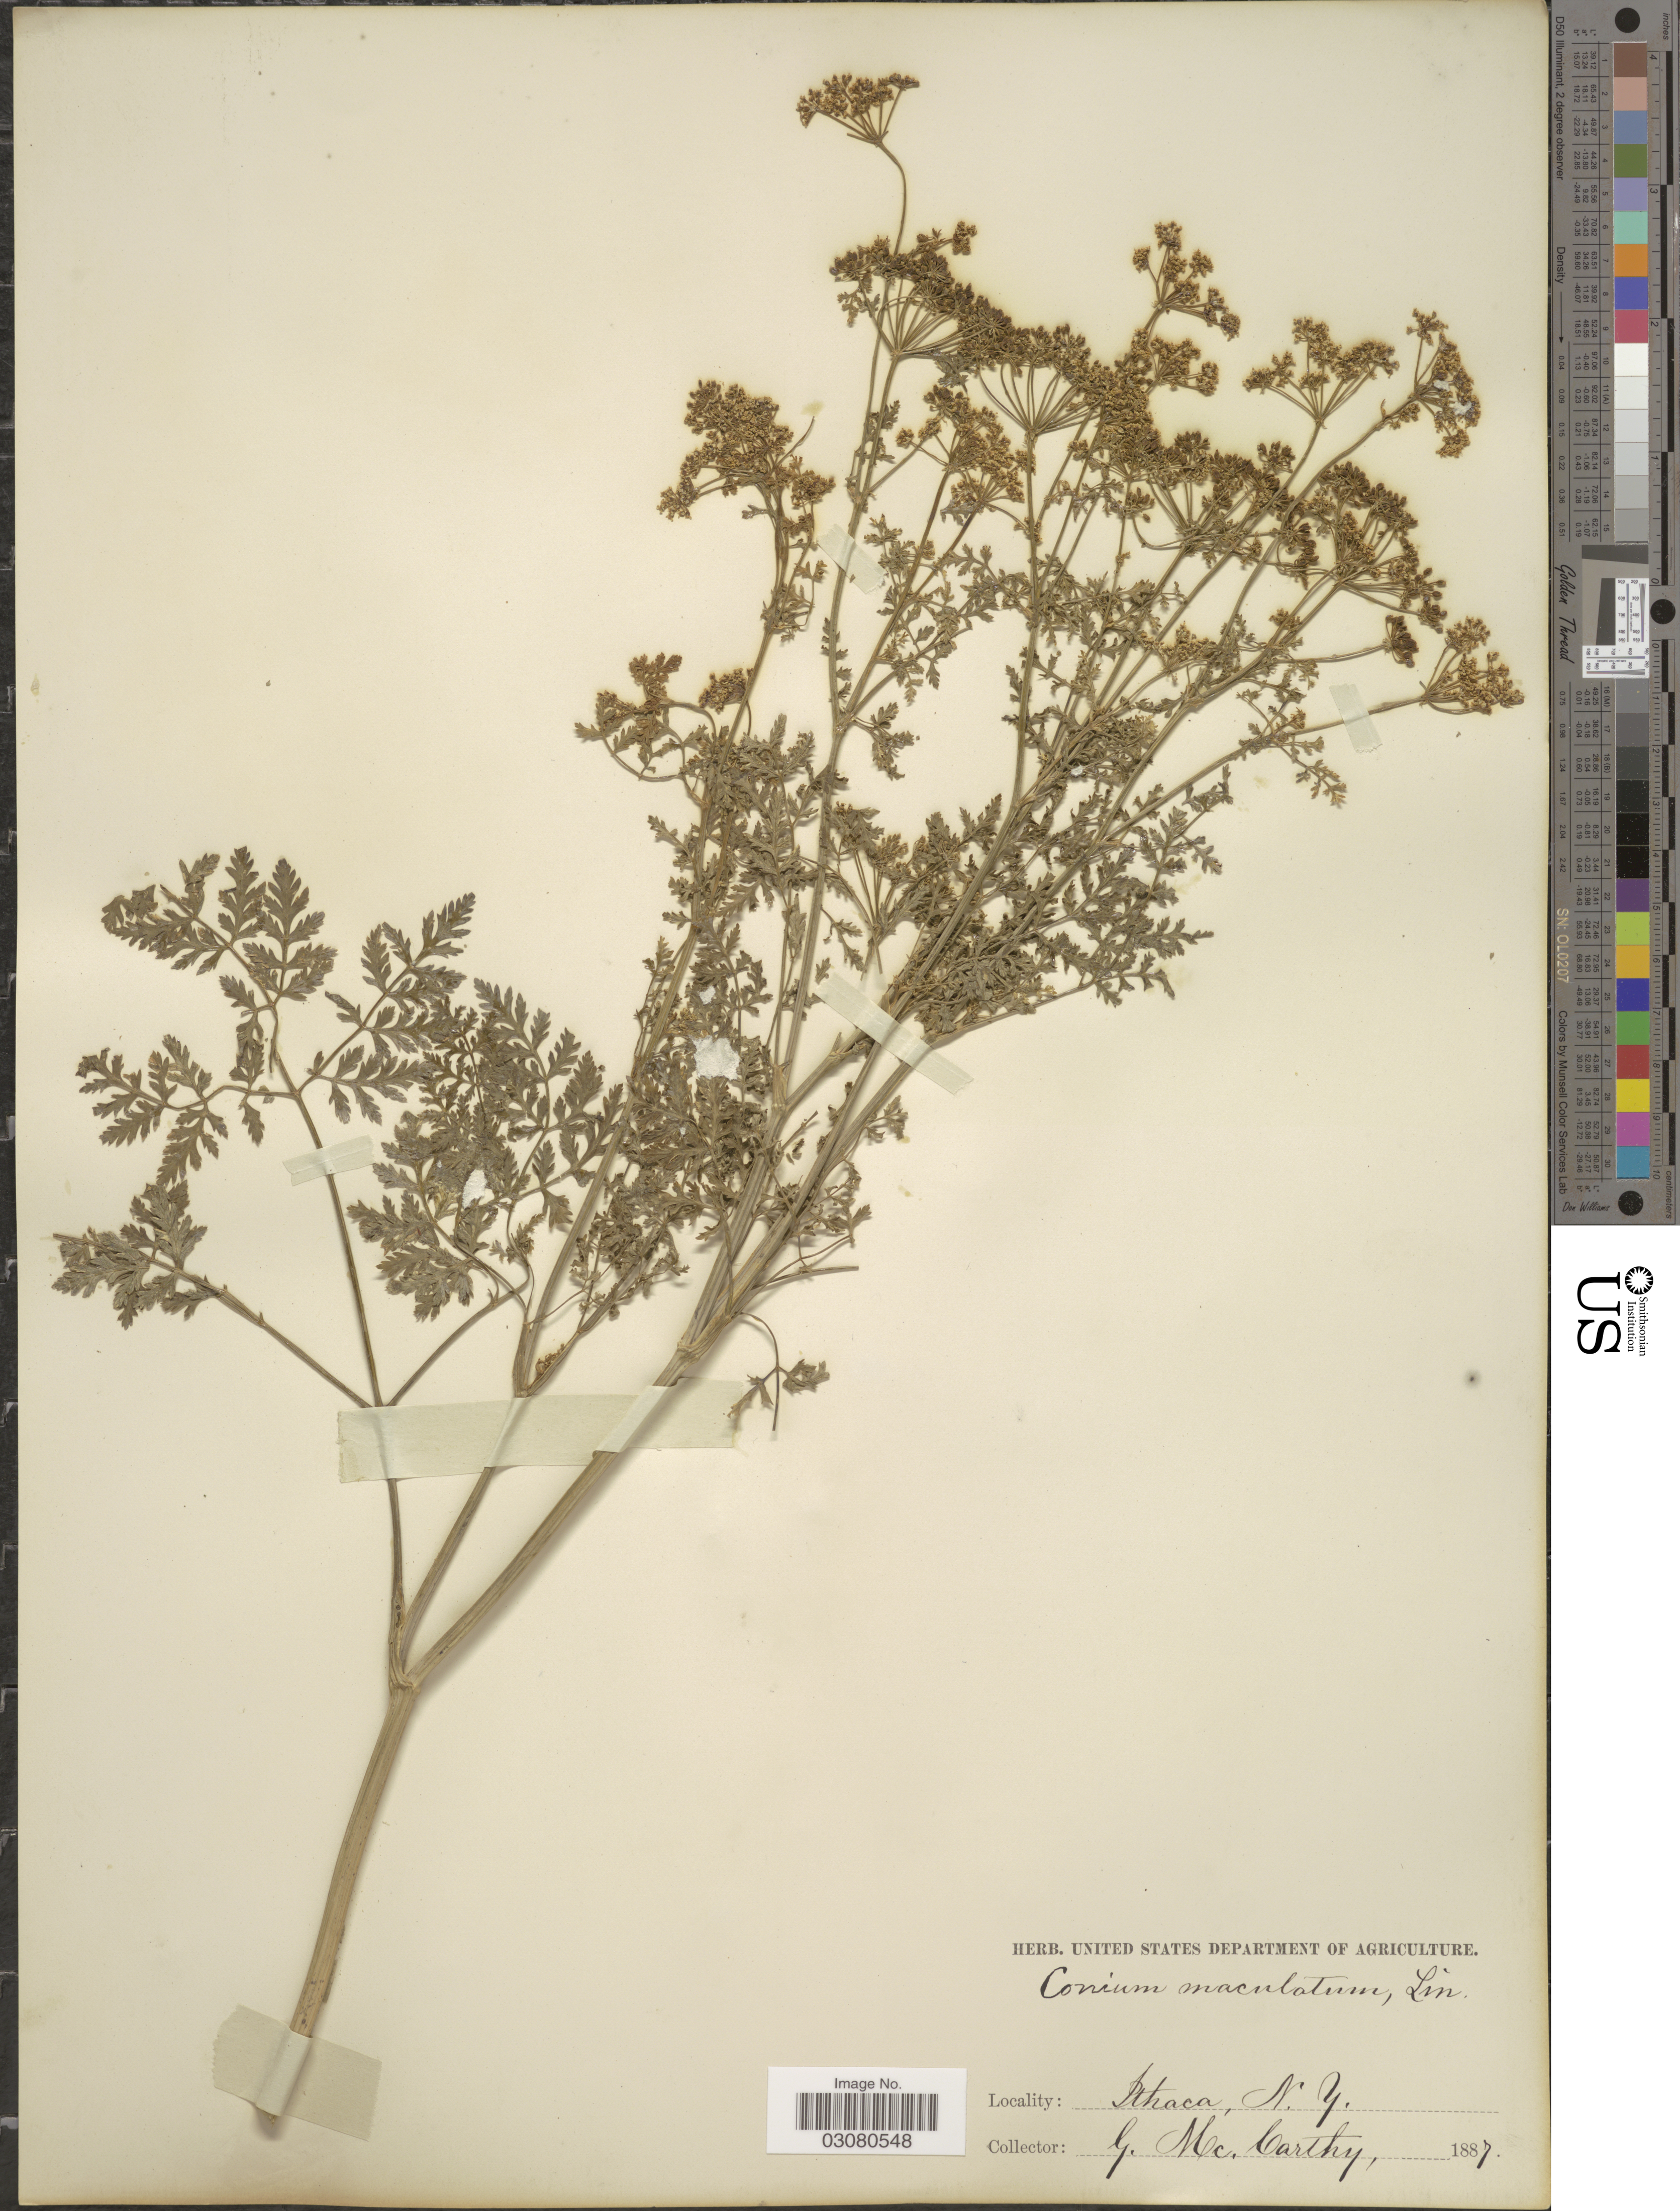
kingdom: Plantae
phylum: Tracheophyta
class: Magnoliopsida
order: Apiales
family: Apiaceae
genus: Conium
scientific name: Conium maculatum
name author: L.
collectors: G. McCarthy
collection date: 1887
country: United States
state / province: New York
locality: Ithaca, N.Y.